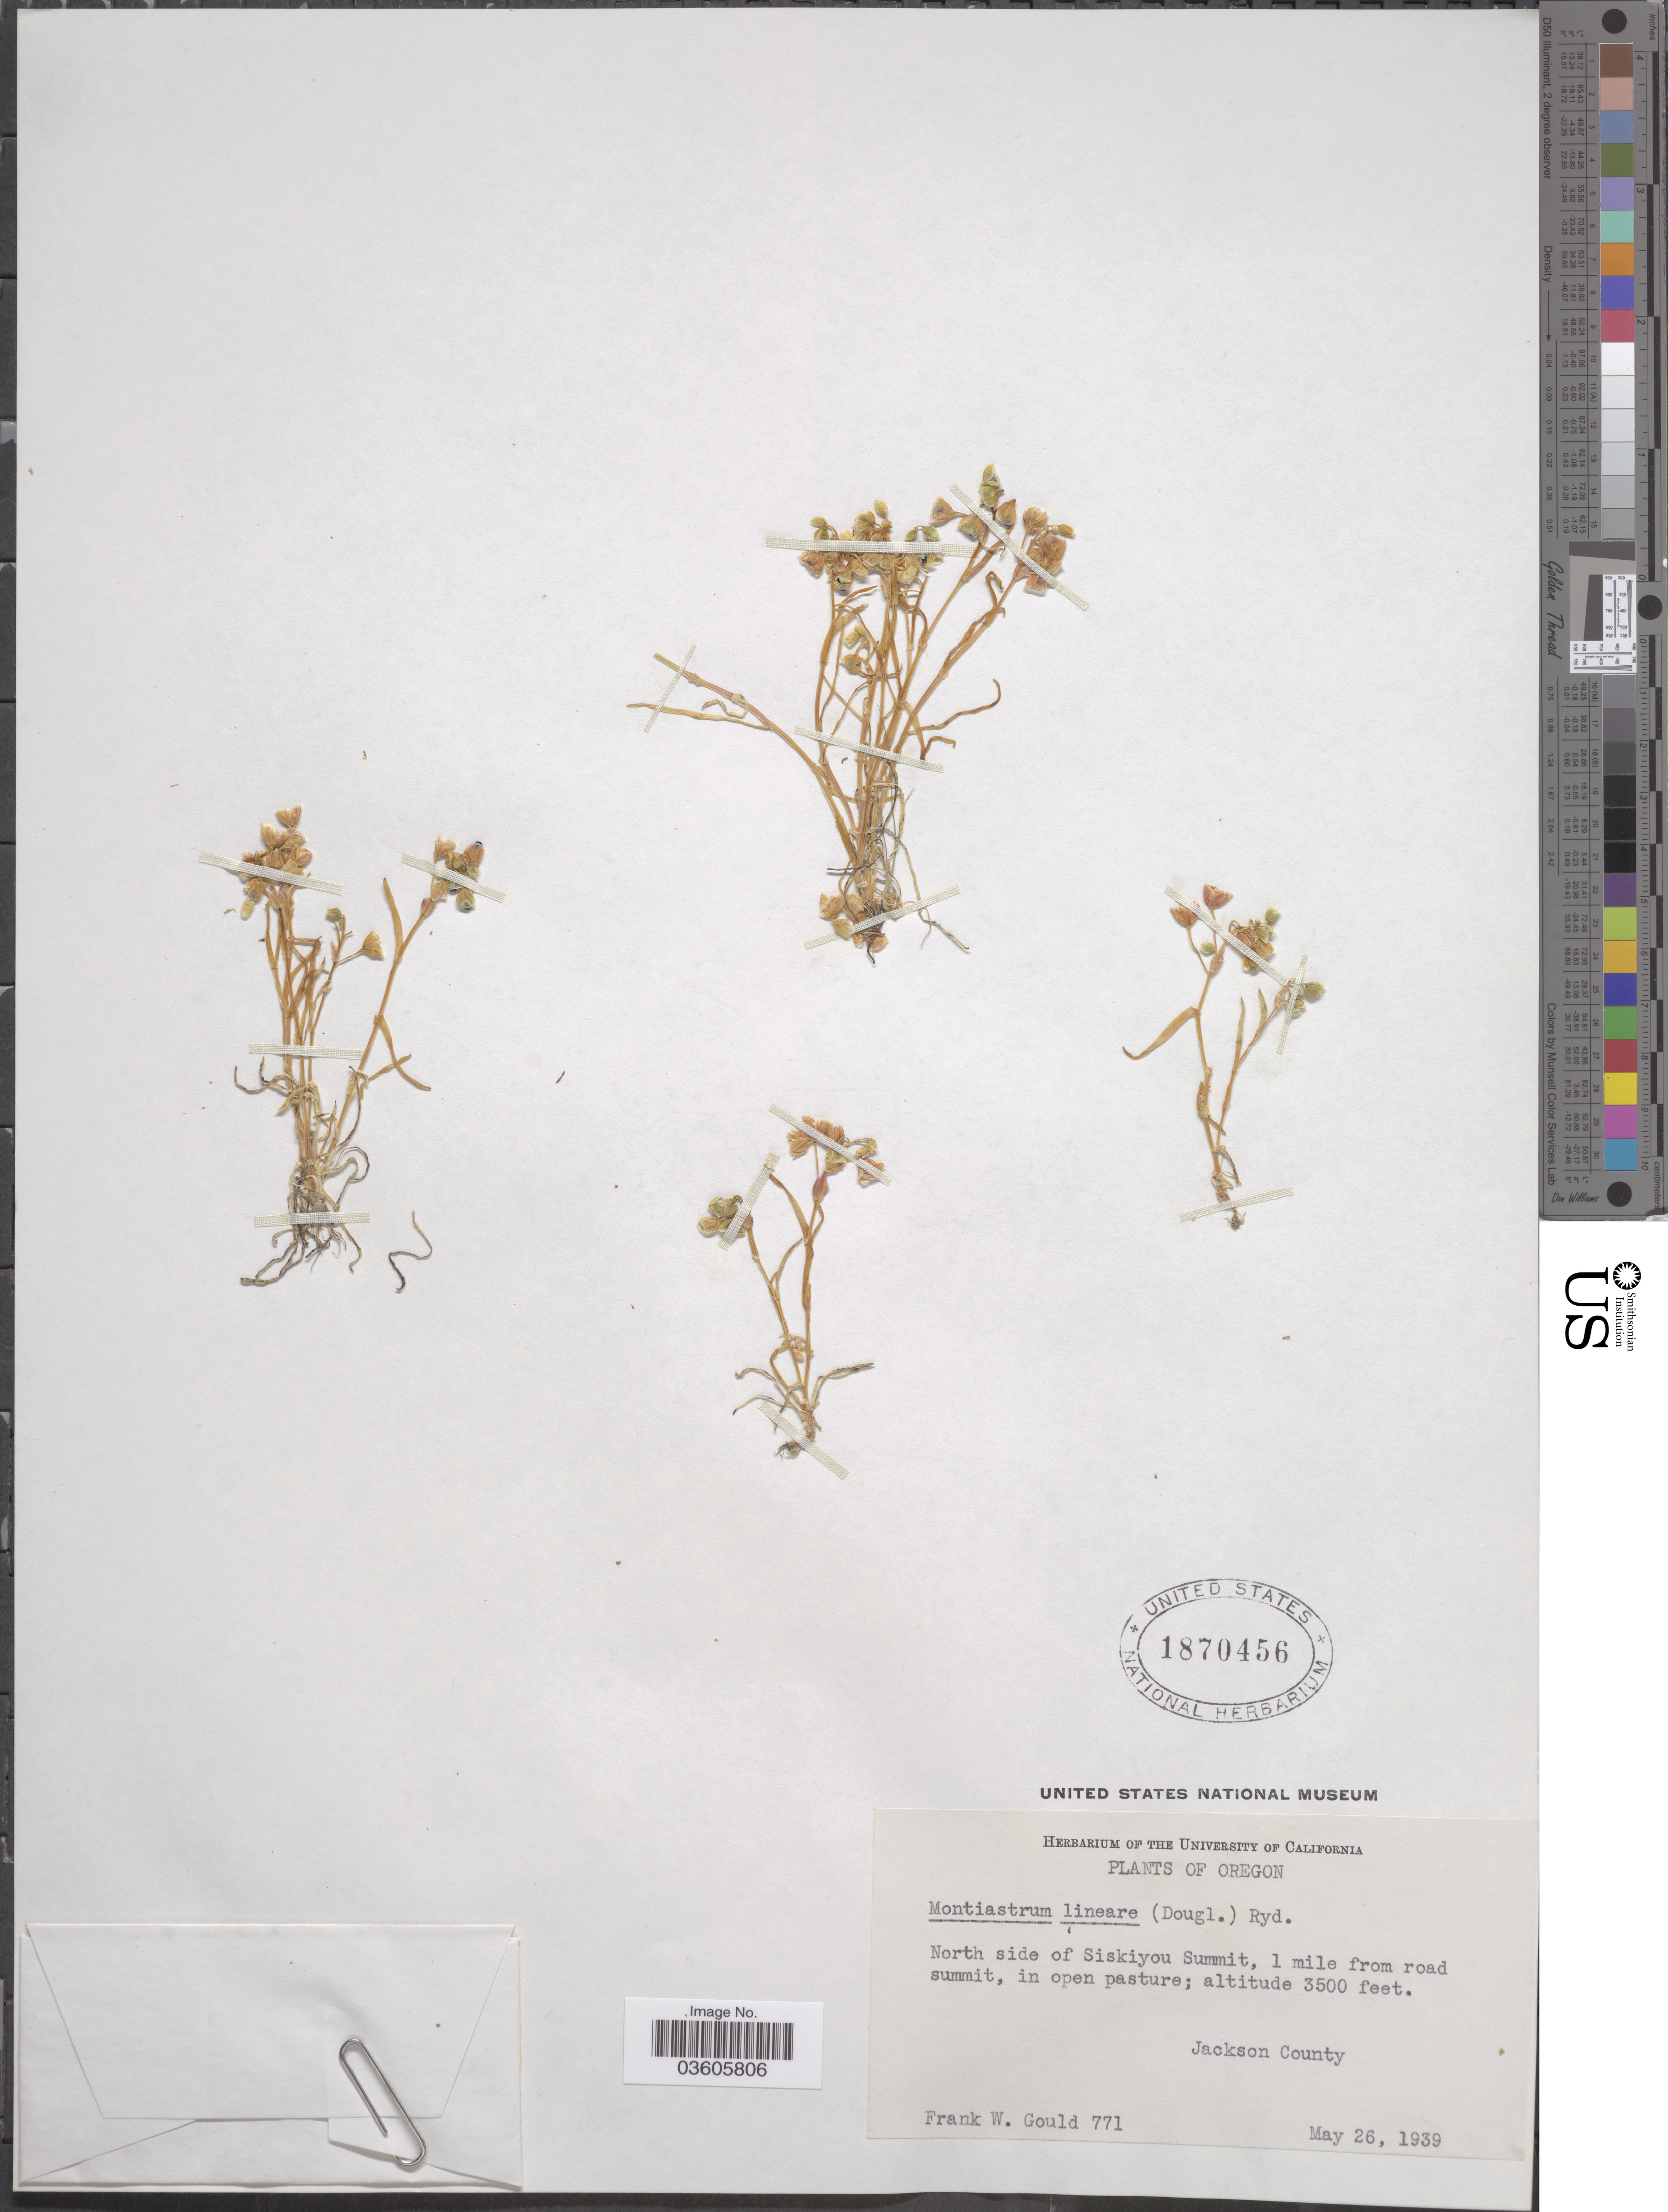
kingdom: Plantae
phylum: Tracheophyta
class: Magnoliopsida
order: Caryophyllales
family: Montiaceae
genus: Montia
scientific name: Montia linearis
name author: (Douglas) Greene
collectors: F. W. Gould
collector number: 771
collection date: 1939-05-26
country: United States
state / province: Oregon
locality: North side of Siskiyou Summit, 1 mile from road summit, in open pasture; Jackson County.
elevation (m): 1067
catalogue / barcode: US 1870456